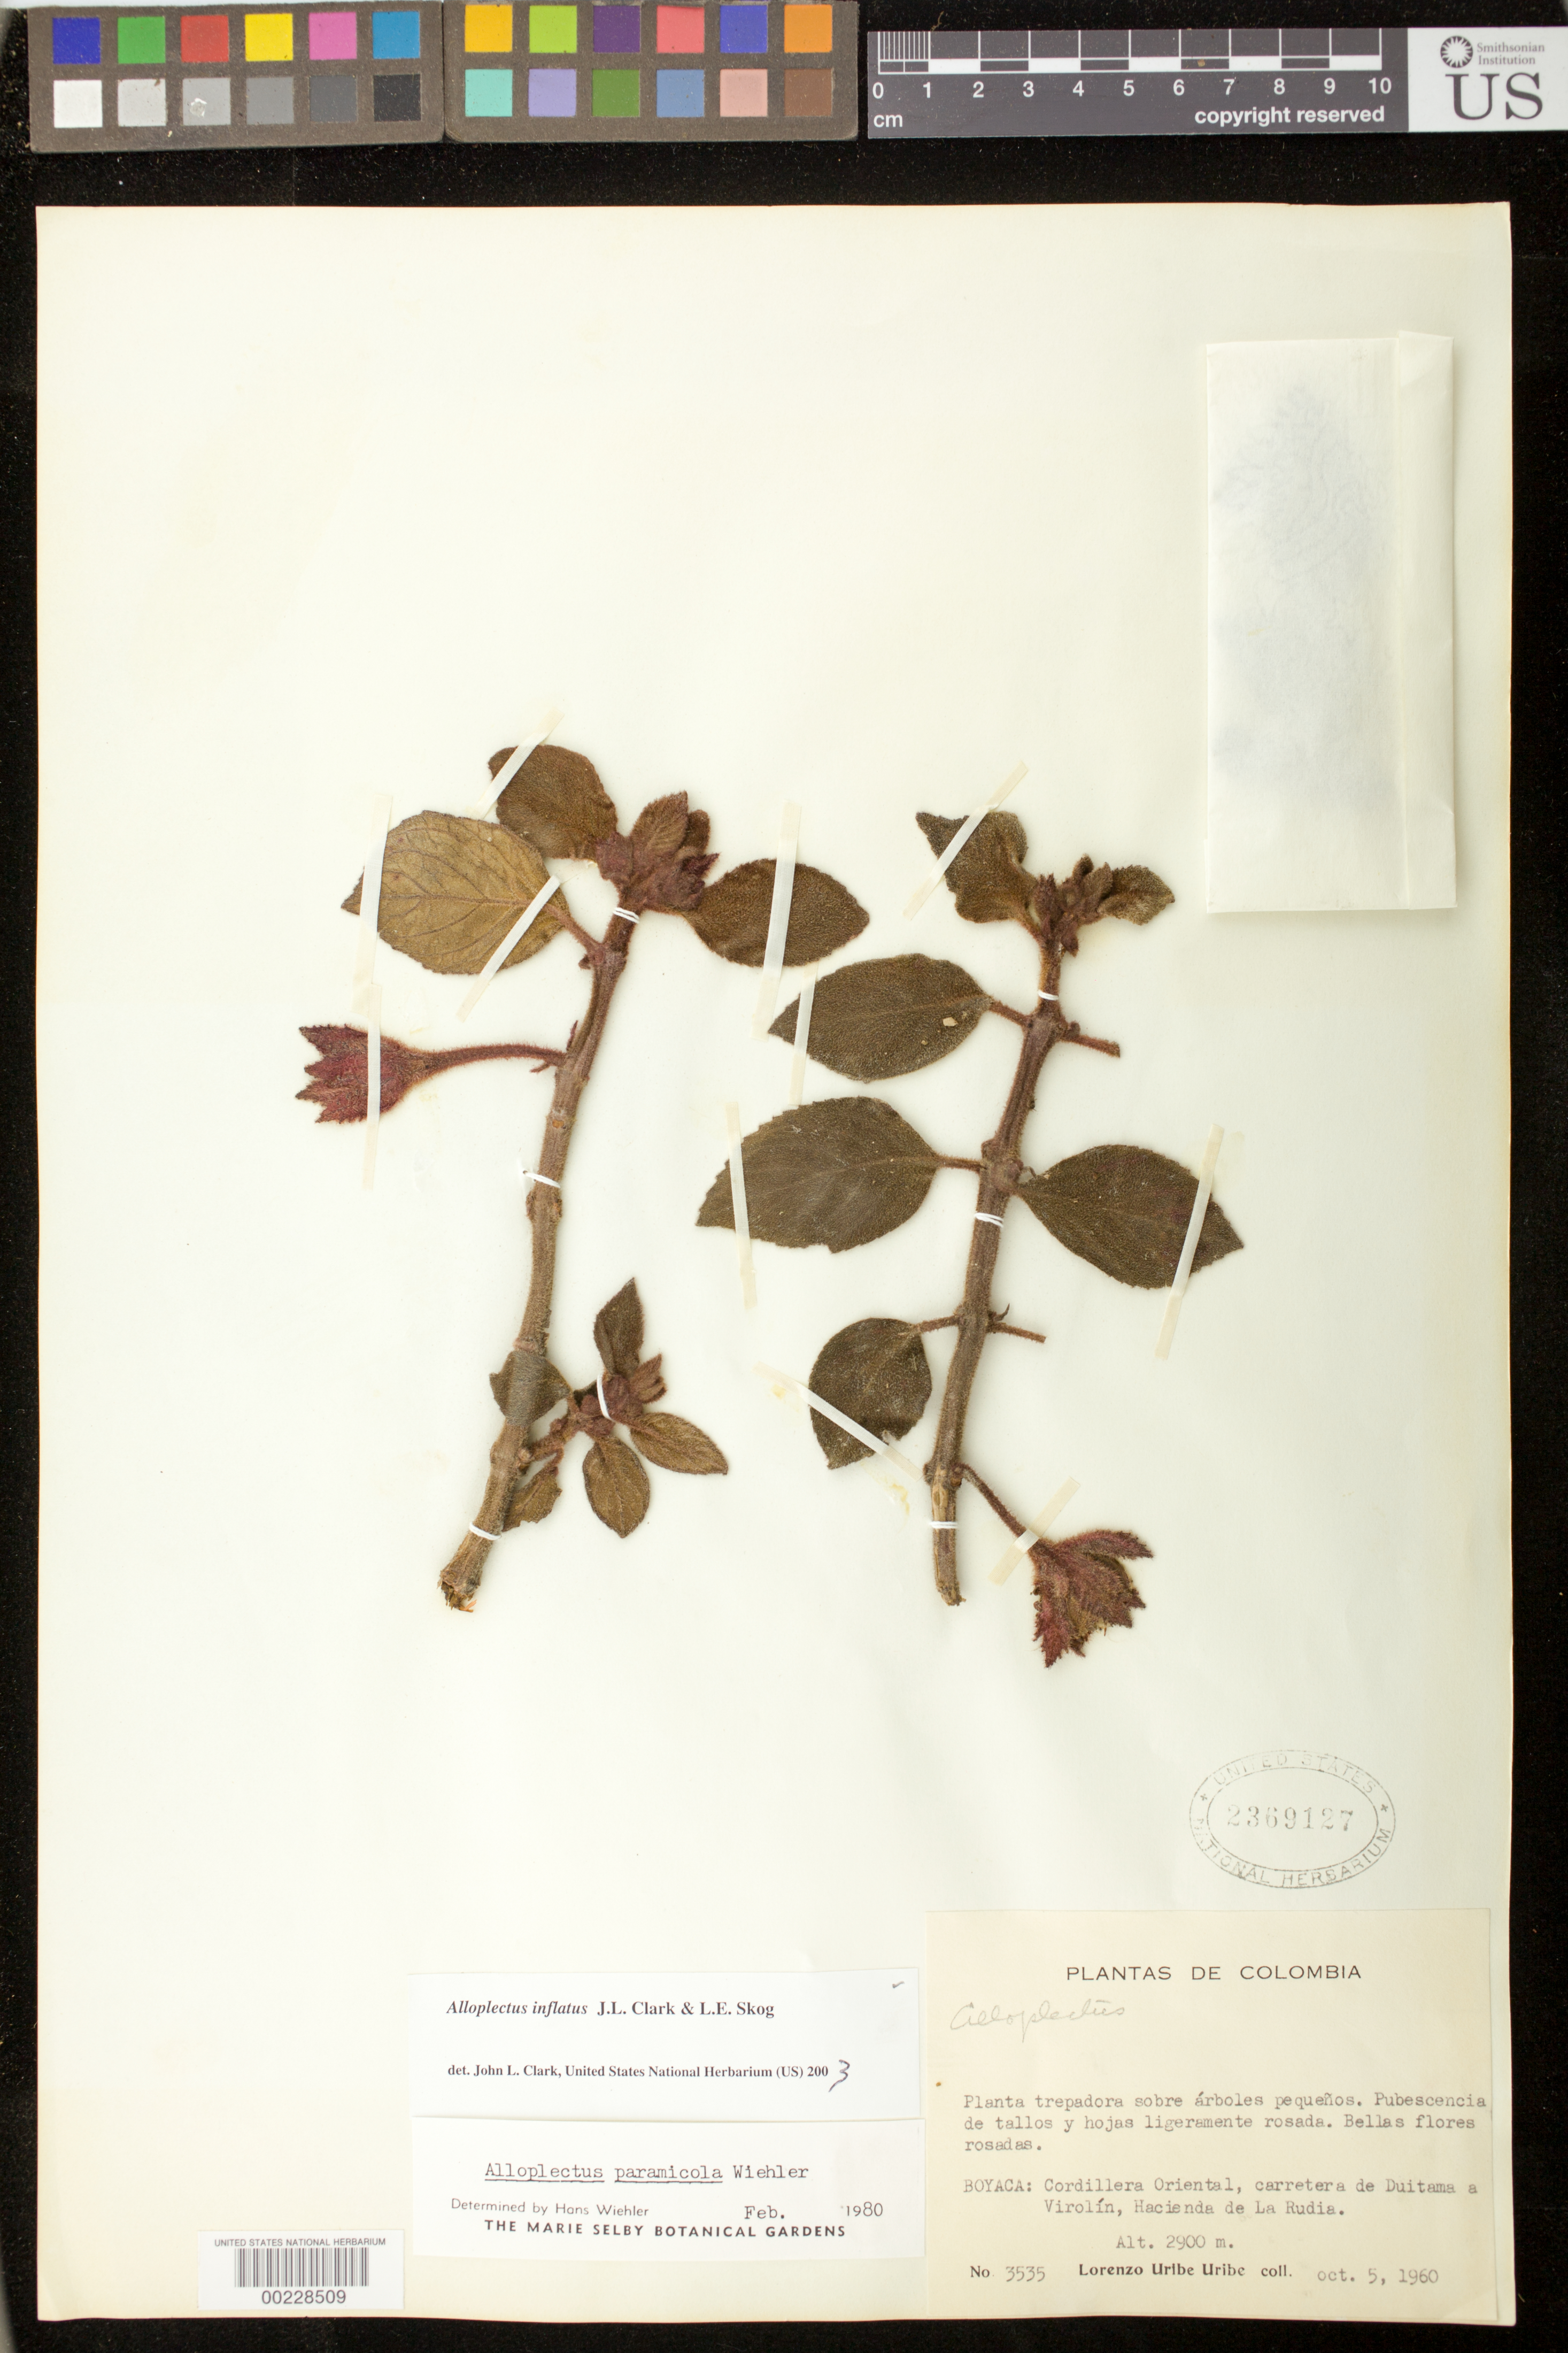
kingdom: Plantae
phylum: Tracheophyta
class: Magnoliopsida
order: Lamiales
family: Gesneriaceae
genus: Alloplectus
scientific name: Alloplectus inflatus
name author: J.L. Clark & L.E. Skog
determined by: Clark, J. L., (SEL), The Marie Selby Botanical Garden (UNITED STATES)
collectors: L. Uribe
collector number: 3535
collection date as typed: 05 Oct 1960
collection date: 1960-10-05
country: Colombia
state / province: Boyacá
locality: Cordillera Oriental, highway from Duitama to Virolin, Hacienda de la Rudia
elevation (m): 2900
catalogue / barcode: US 2369127